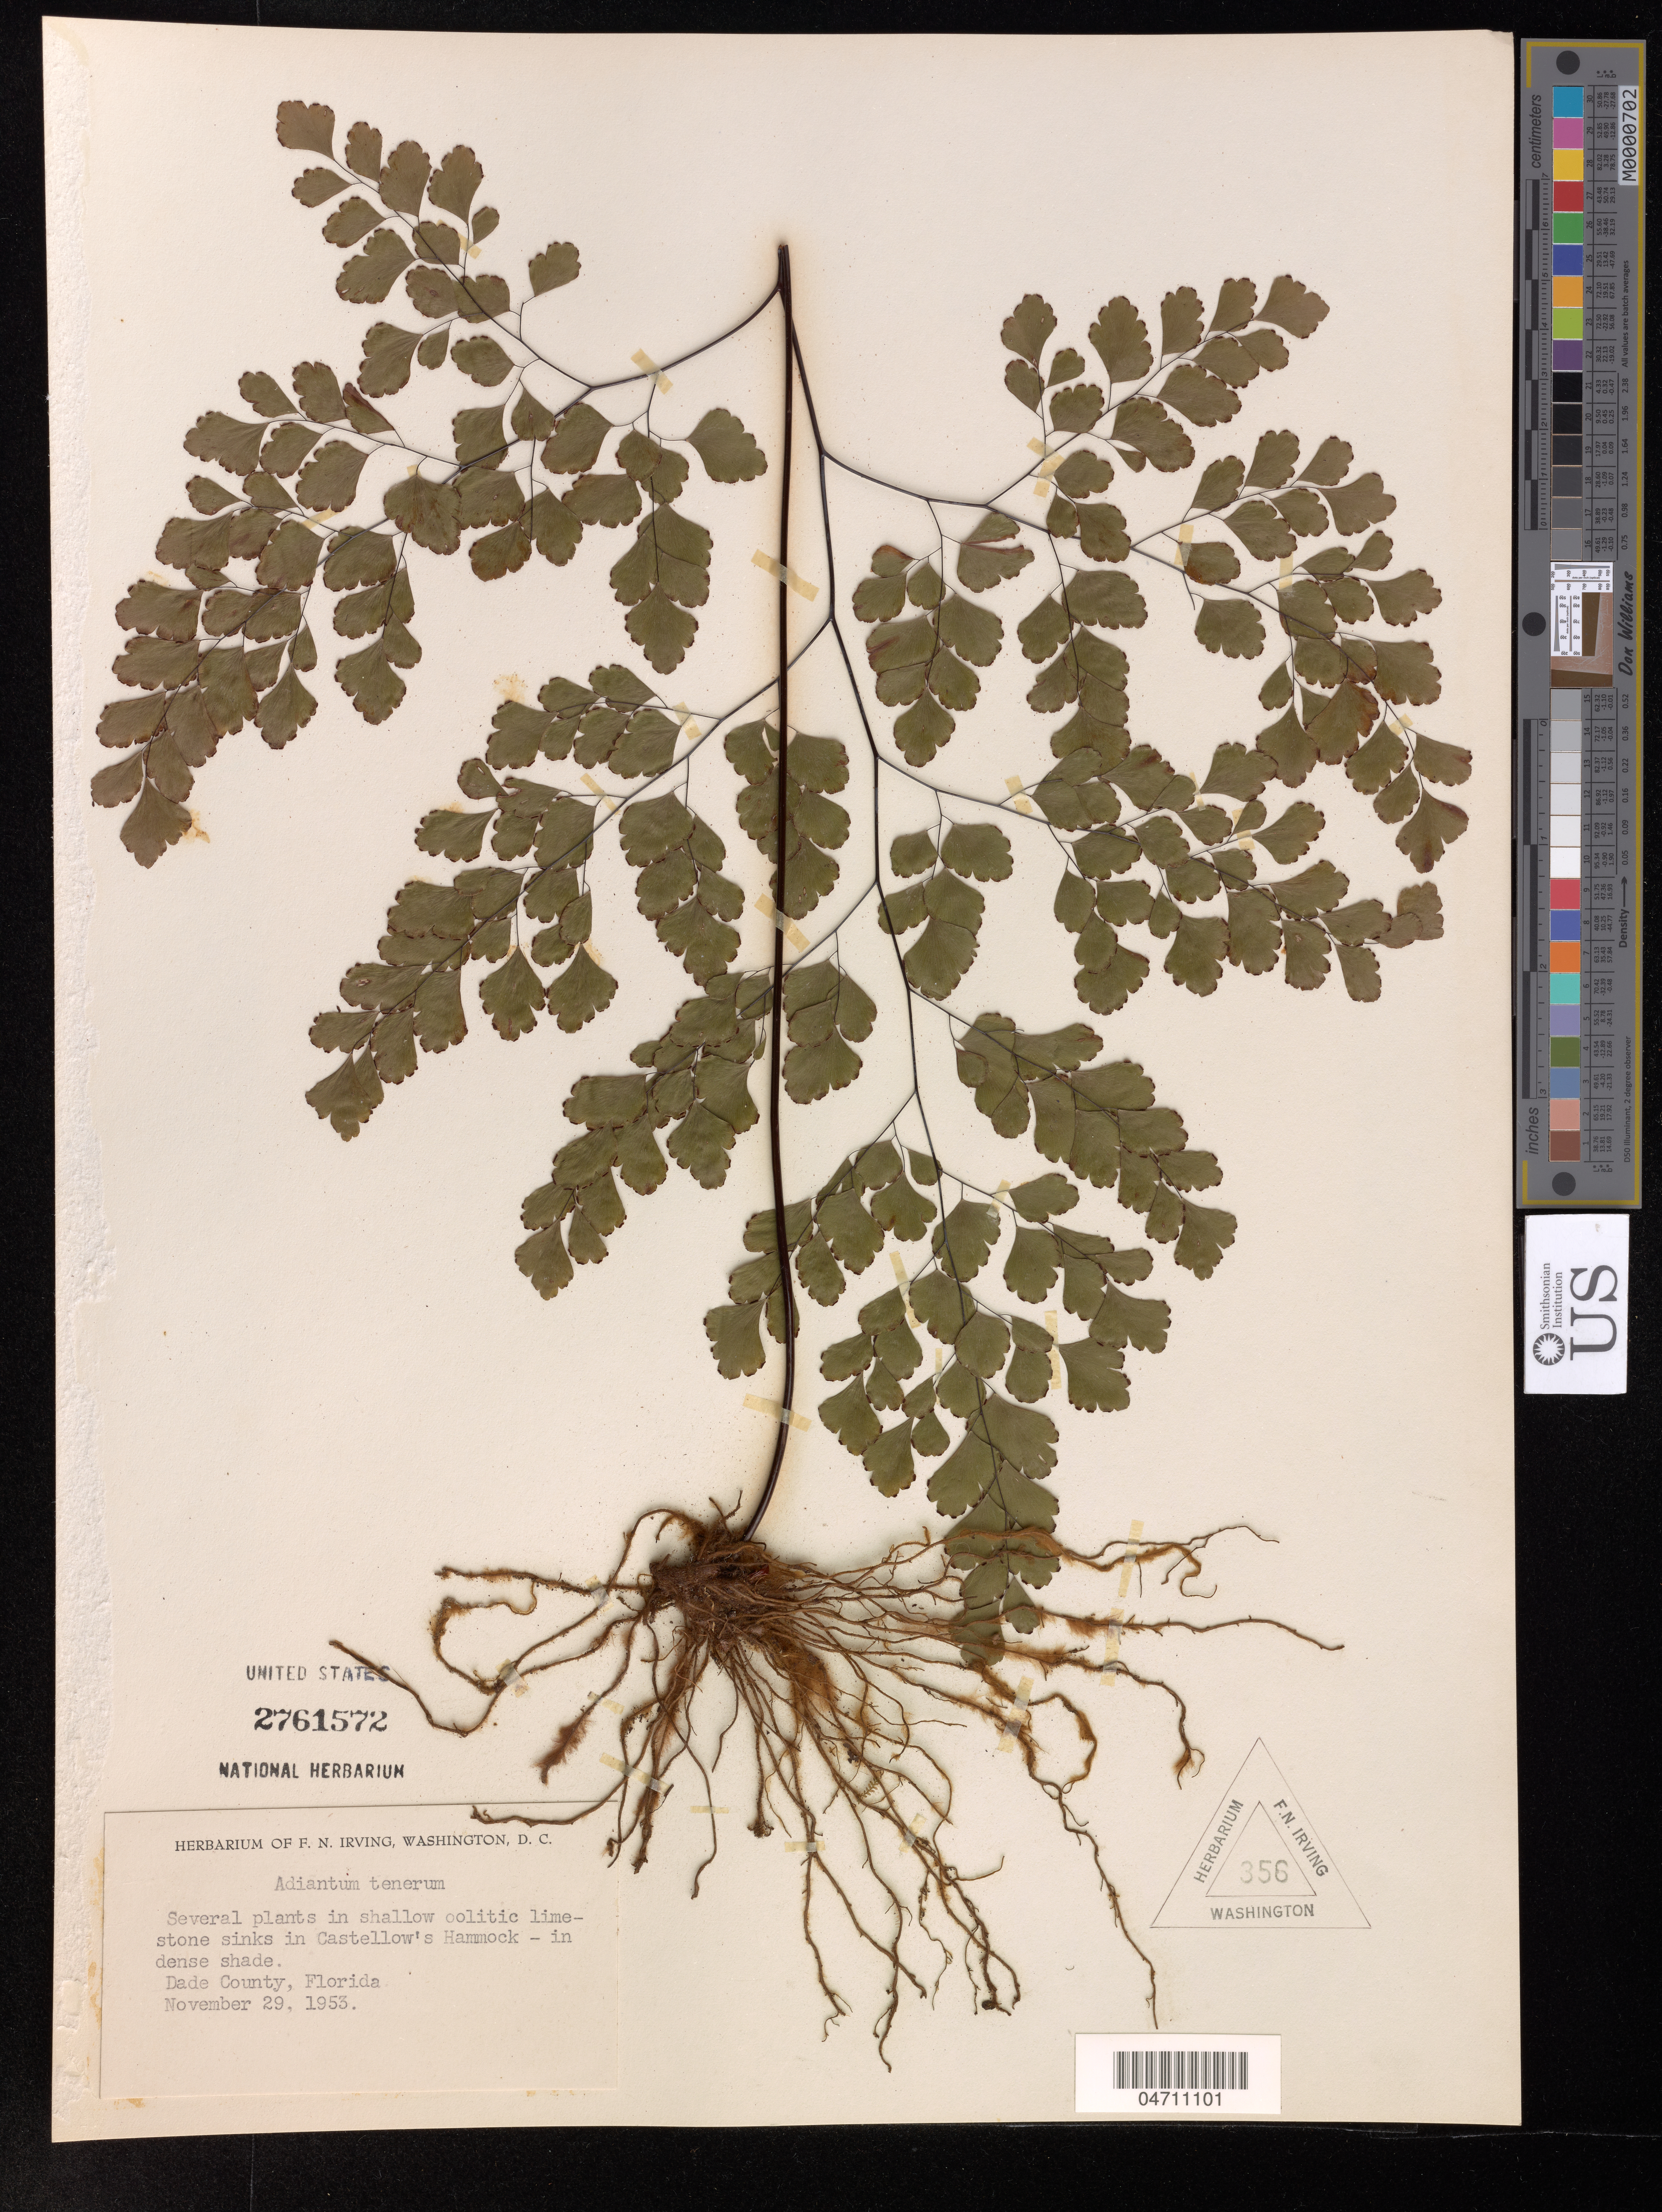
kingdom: Plantae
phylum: Tracheophyta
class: Polypodiopsida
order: Polypodiales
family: Pteridaceae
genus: Adiantum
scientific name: Adiantum tenerum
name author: Sw.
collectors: F. Irving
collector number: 356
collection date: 1953-11-29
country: United States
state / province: Florida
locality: Castellow's Hammock, Dade County.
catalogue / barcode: US 2761572